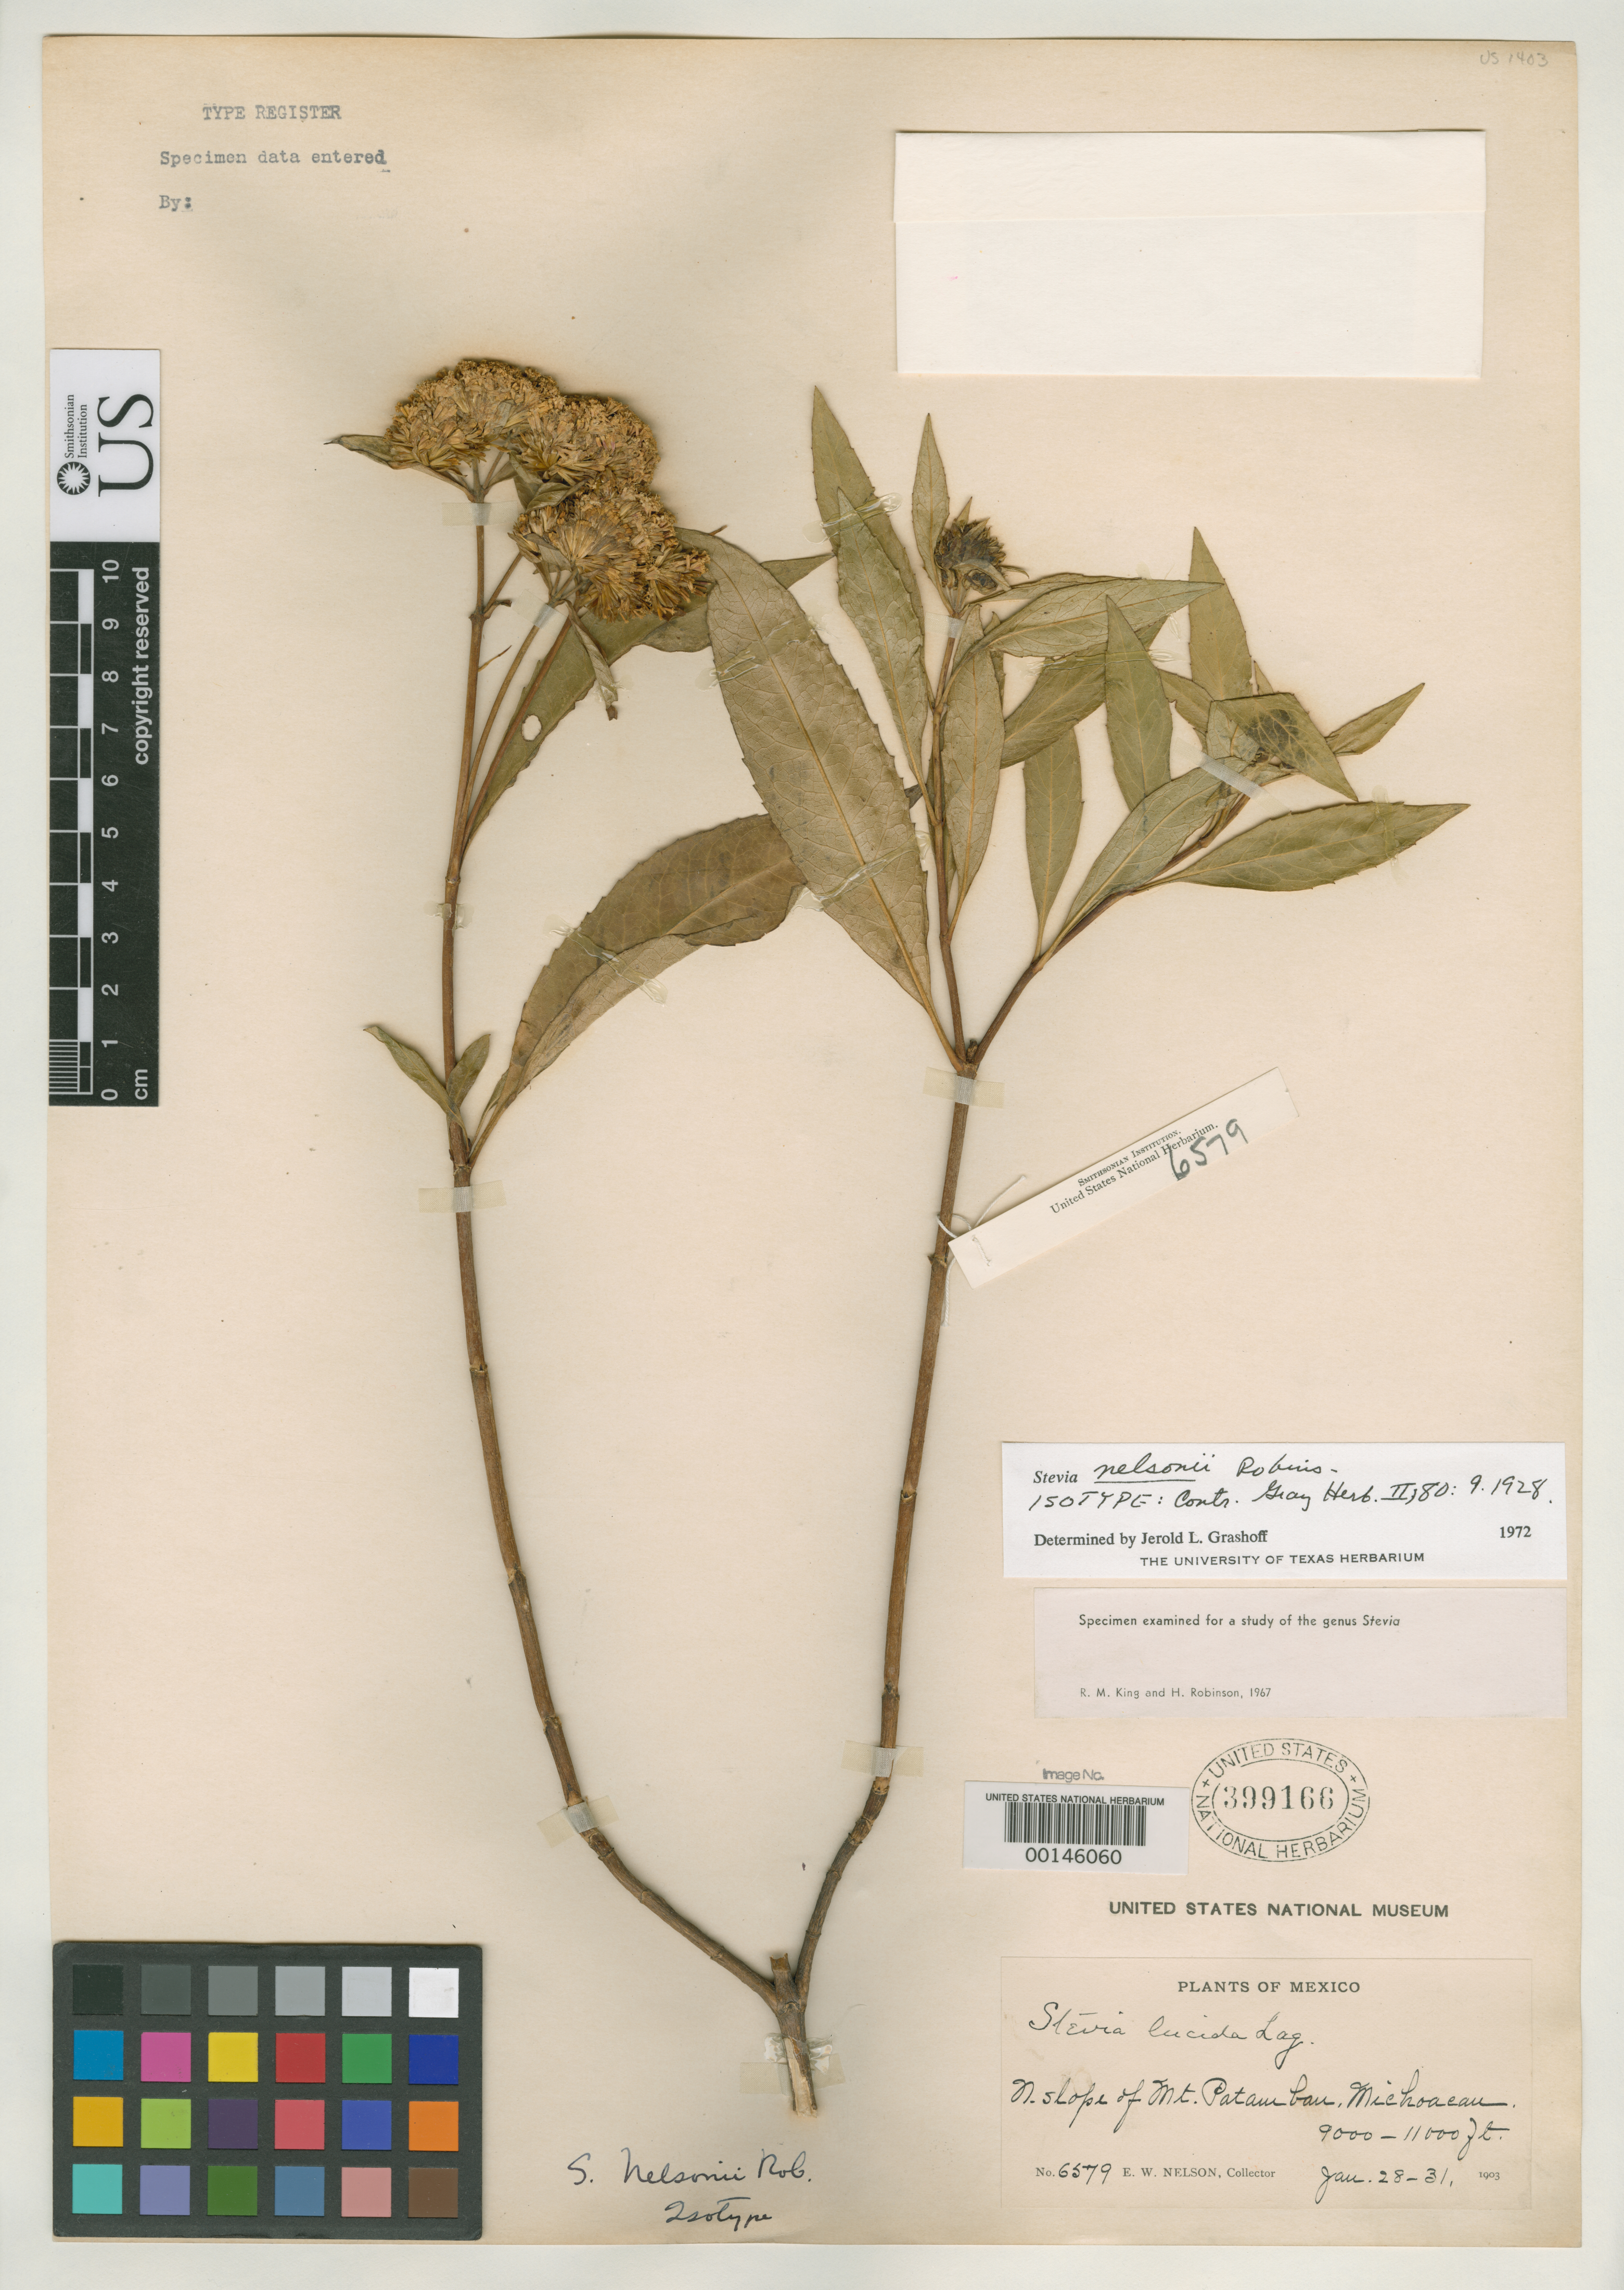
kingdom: Plantae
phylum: Tracheophyta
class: Magnoliopsida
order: Asterales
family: Asteraceae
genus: Stevia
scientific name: Stevia nelsonii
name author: B.L. Rob.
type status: Isotype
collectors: E. W. Nelson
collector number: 6579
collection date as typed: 28 Jan 1903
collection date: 1903-01-28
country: Mexico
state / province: Michoacán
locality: Mt. Patamban.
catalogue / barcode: US 399166